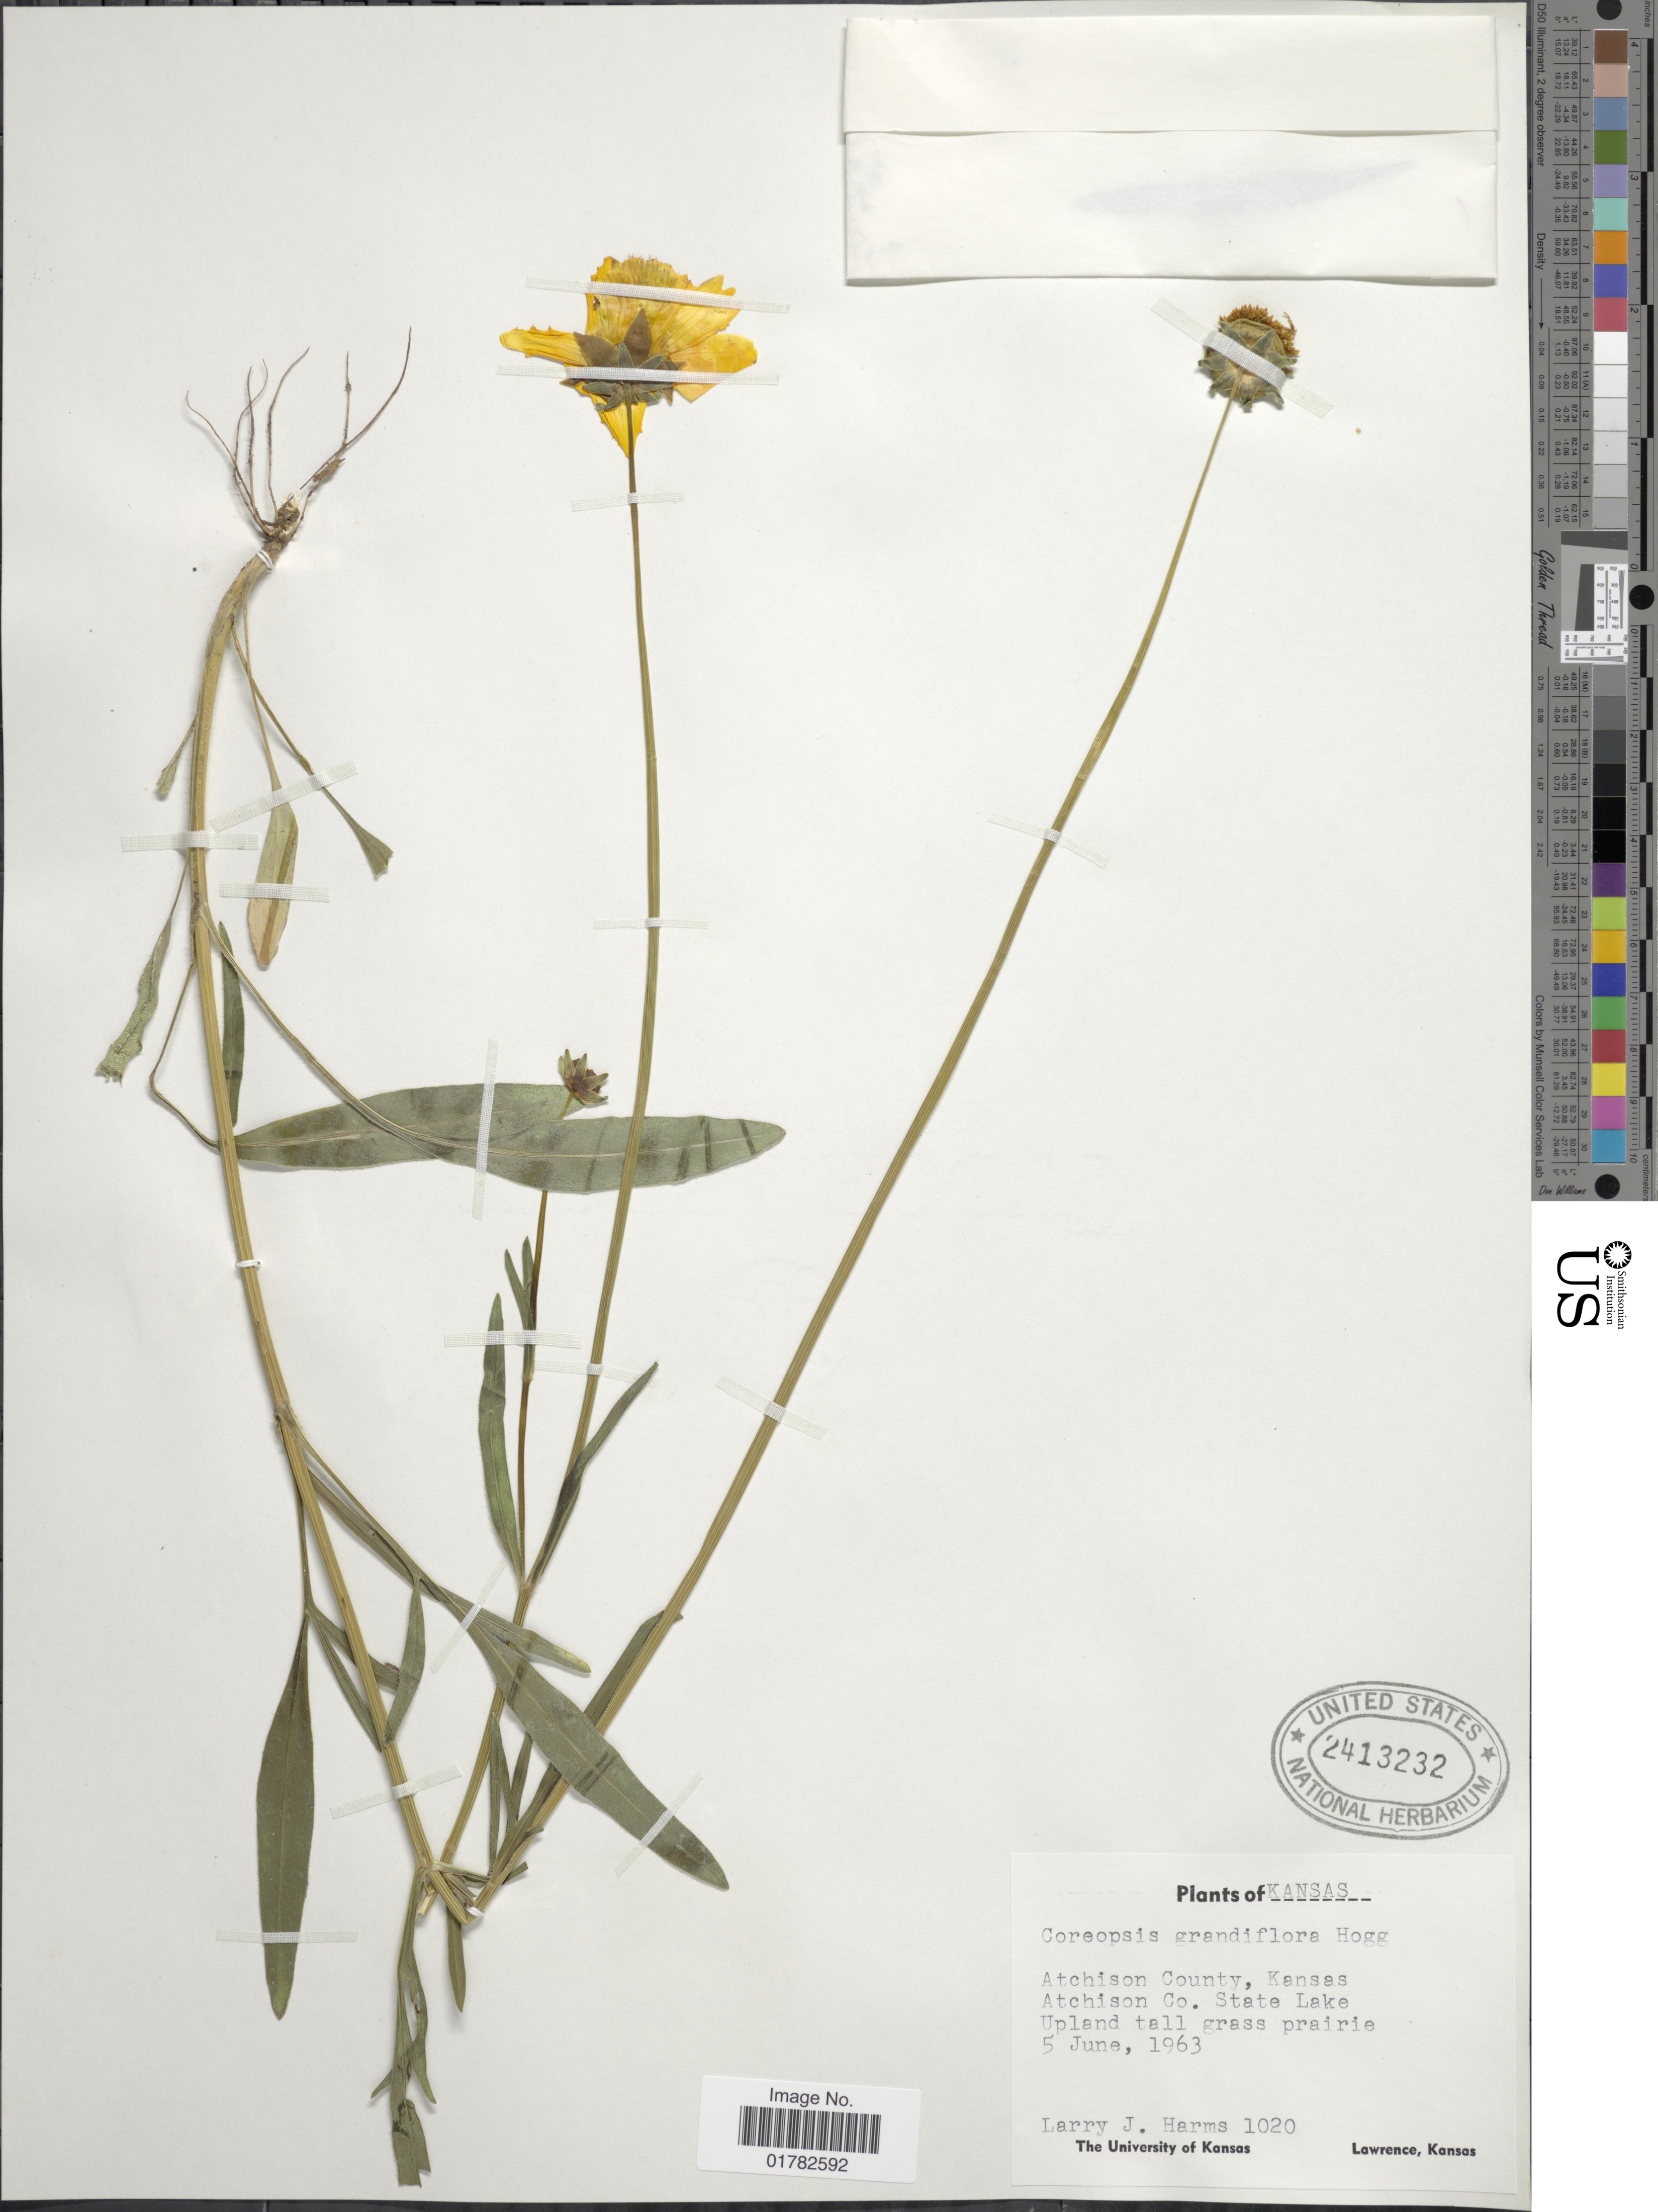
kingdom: Plantae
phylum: Tracheophyta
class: Magnoliopsida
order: Asterales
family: Asteraceae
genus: Coreopsis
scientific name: Coreopsis grandiflora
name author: Nutt.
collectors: L. Harms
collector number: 1020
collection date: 1963-06-05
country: United States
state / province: Kansas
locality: Atchison County, Kansas Atchison Co., State Lake Upland tall grass prairie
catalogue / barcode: US 241323